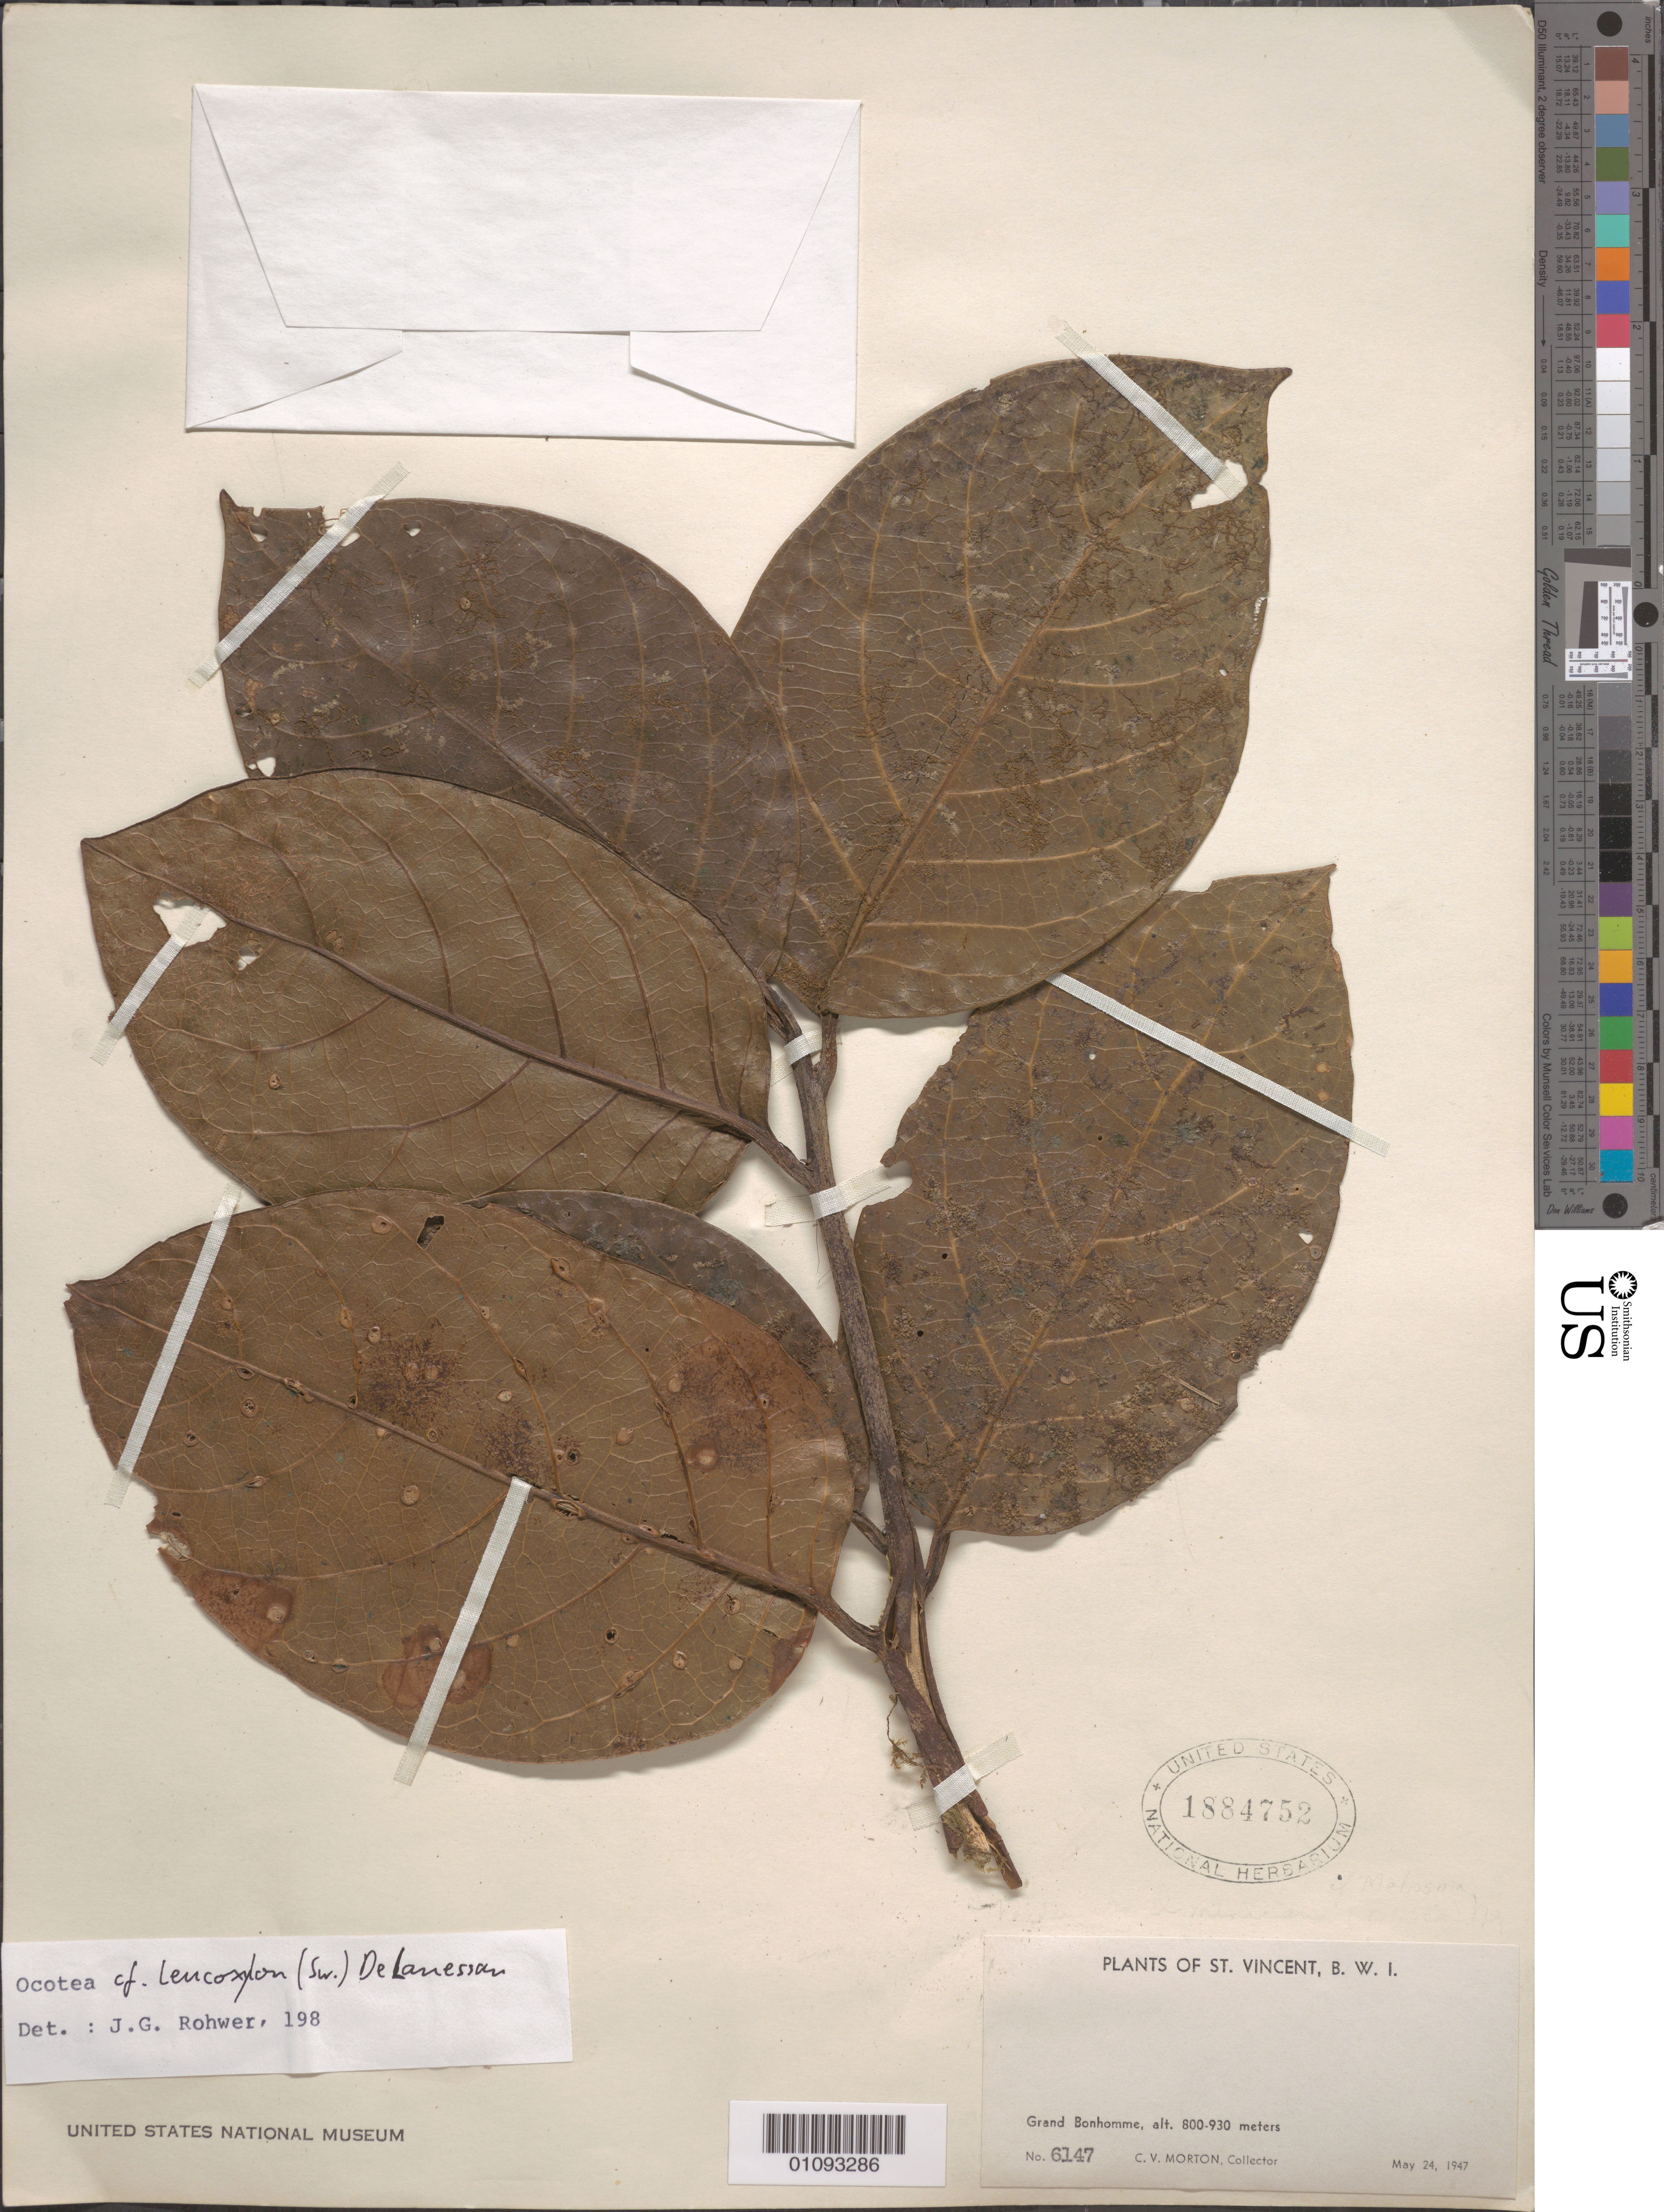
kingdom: Plantae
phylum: Tracheophyta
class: Magnoliopsida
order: Laurales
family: Lauraceae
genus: Ocotea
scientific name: Ocotea leucoxylon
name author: (Sw.) Laness.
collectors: C. V. Morton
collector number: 6147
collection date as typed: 24 May 1947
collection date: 1947-05-24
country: St. Vincent - Grenadines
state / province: Saint Patrick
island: St. Vincent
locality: Grand Bonhomme.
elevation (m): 800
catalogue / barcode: US 1884752